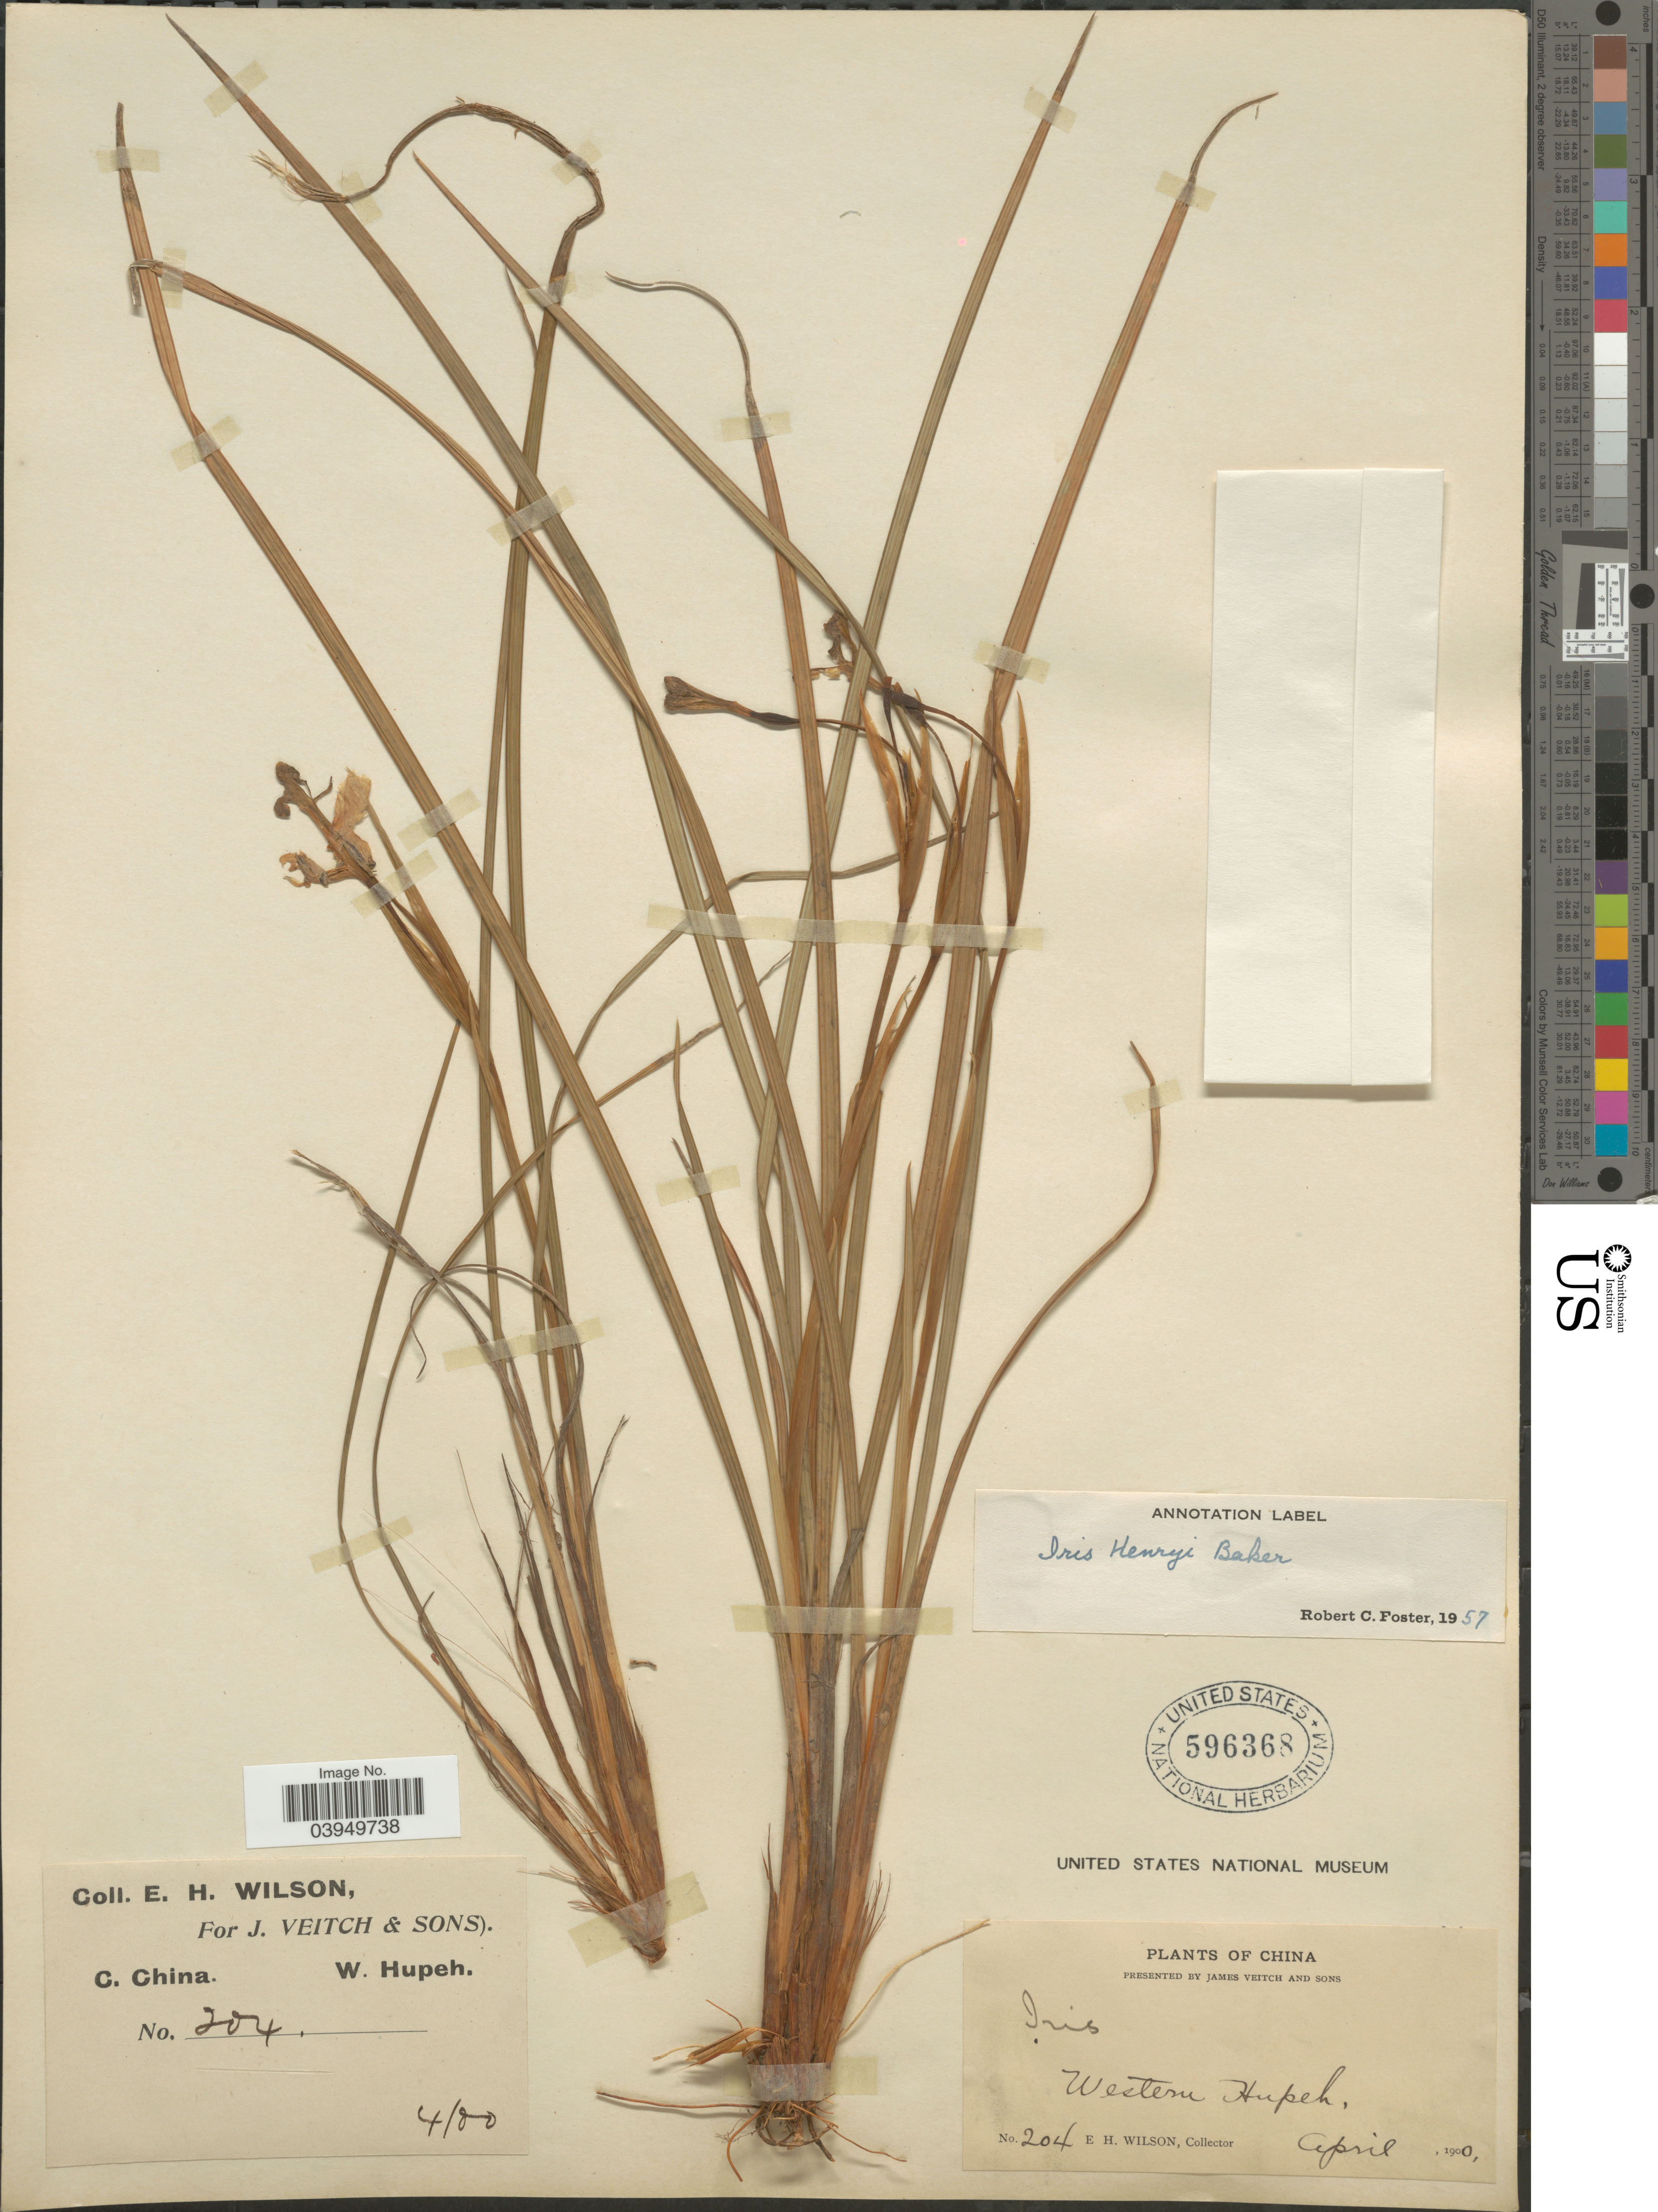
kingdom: Plantae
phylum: Tracheophyta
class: Liliopsida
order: Asparagales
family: Iridaceae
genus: Iris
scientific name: Iris henryi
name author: Baker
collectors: E. Wilson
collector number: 204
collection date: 1900-04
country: China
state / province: Hubei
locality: C. China. Western Hupeh.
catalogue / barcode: US 596368